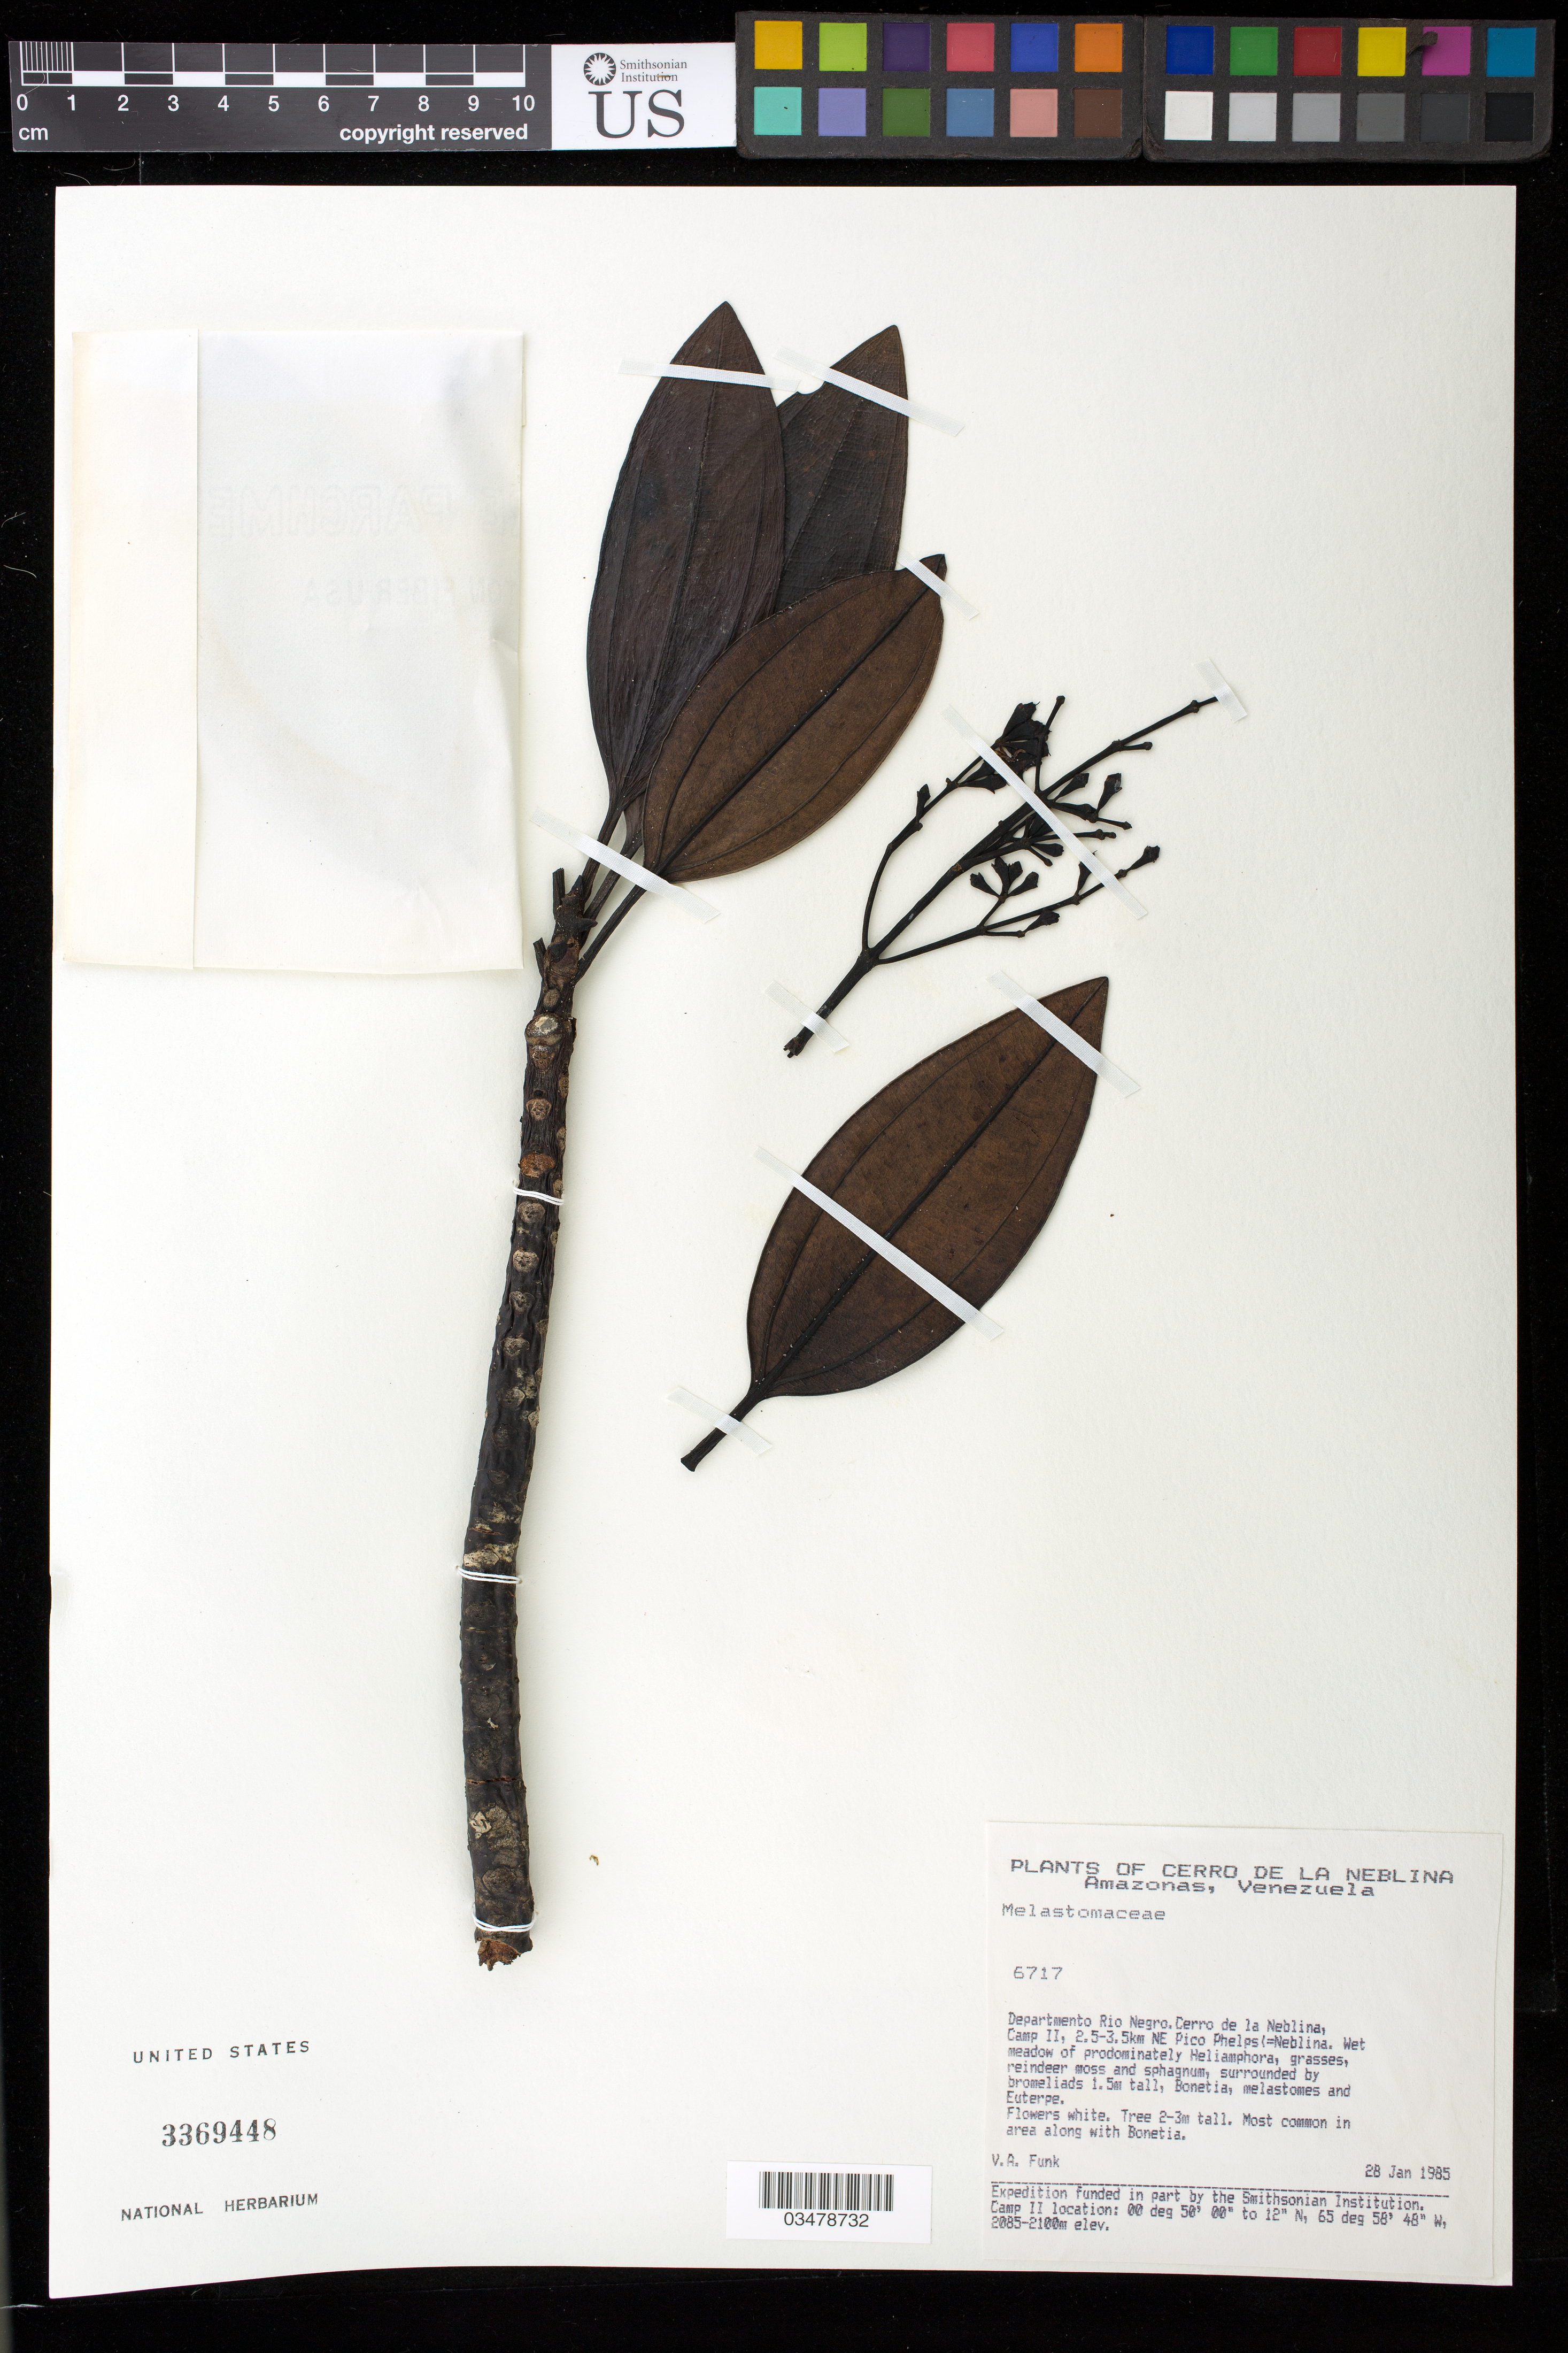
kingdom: Plantae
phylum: Tracheophyta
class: Magnoliopsida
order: Myrtales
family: Melastomataceae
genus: Graffenrieda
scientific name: Graffenrieda reticulata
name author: Wurdack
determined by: Murillo, J. S.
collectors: V. Funk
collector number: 6717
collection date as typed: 28-Jan-85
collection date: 1985-01-28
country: Venezuela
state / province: Amazonas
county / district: Río Negro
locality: Cerro de la Neblina, Camp II 2.5-3.5 km NE Pico Phelps (=Neblina)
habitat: Wet meadow of predominately Heliamphora, grasses, reindeer moss and sphagnum, surrounded by bromeliads 1.5 m tall, Bonnetia, melastomes and Euterpe.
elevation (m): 2085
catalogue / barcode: US 3369448